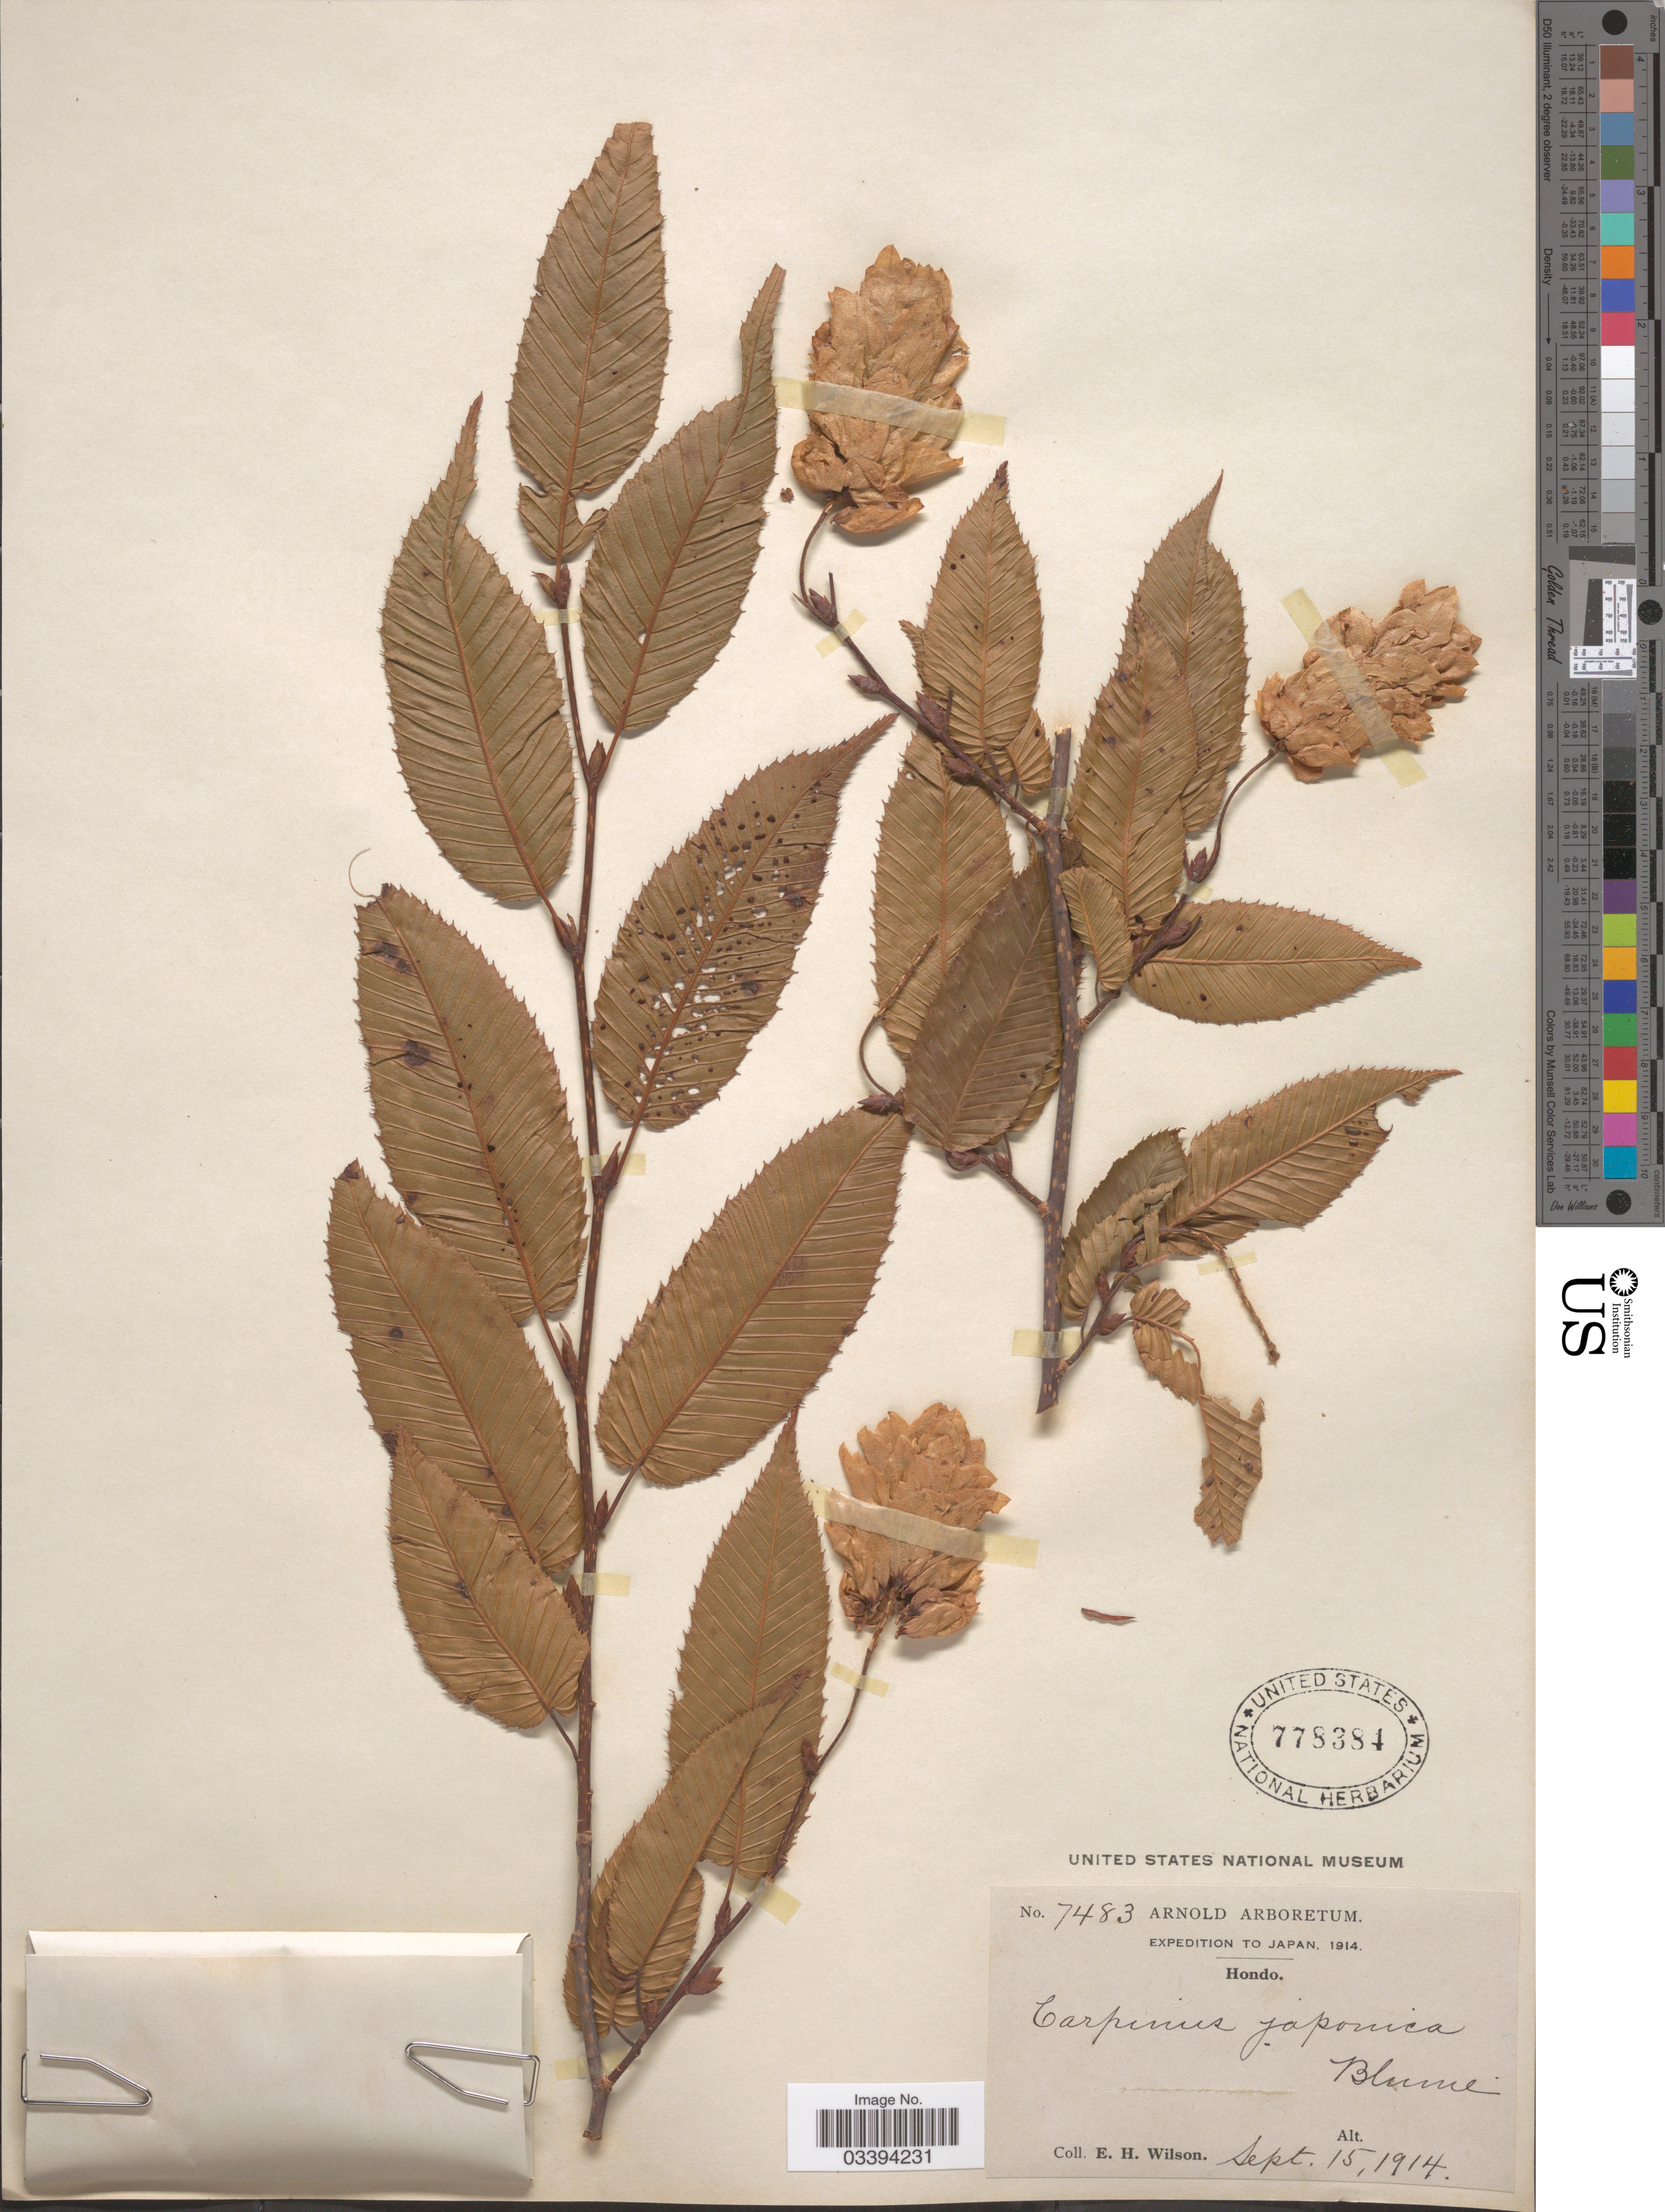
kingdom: Plantae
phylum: Tracheophyta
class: Magnoliopsida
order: Fagales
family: Betulaceae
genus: Carpinus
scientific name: Carpinus japonica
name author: Blume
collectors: E. Wilson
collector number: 7483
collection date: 1914-09-15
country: Japan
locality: Hondo.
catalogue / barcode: US 778384